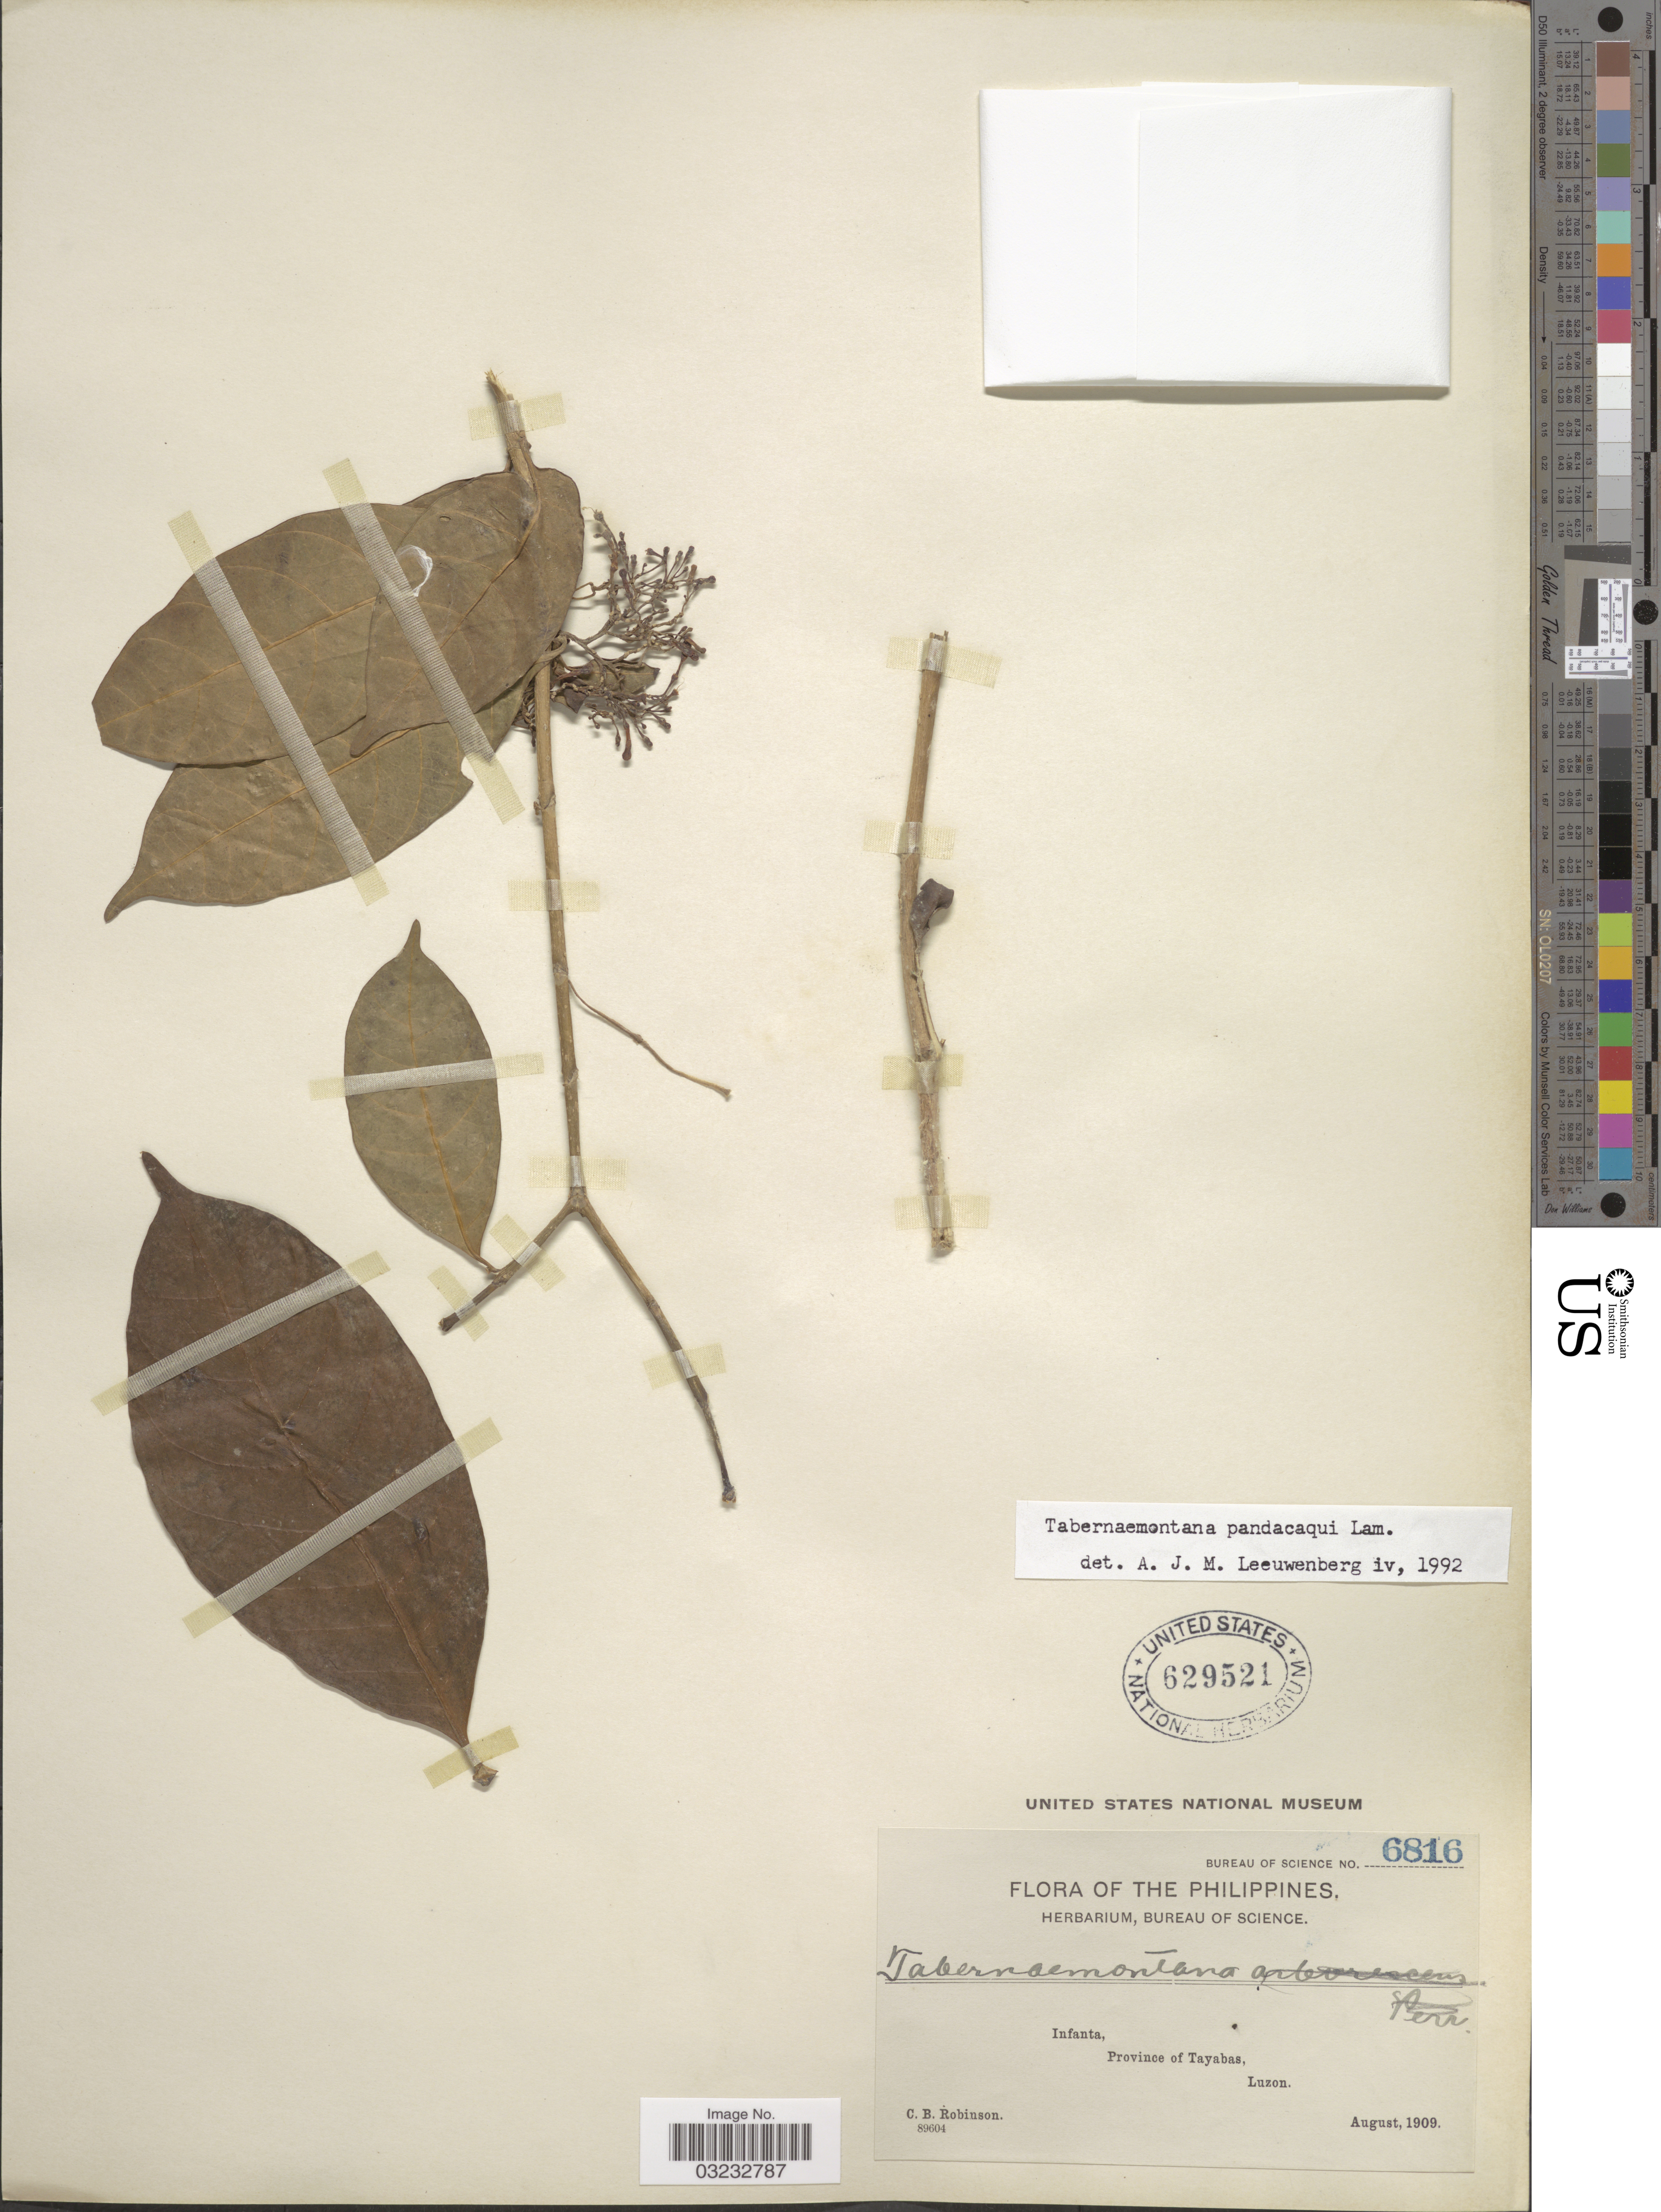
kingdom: Plantae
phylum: Tracheophyta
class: Magnoliopsida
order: Gentianales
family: Apocynaceae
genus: Tabernaemontana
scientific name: Tabernaemontana pandacaqui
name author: Poir.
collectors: C. Robinson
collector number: Bureau of Science 6816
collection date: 1909-08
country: Philippines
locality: Infanta, Province of Tayabas, Luzon.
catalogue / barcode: US 629521